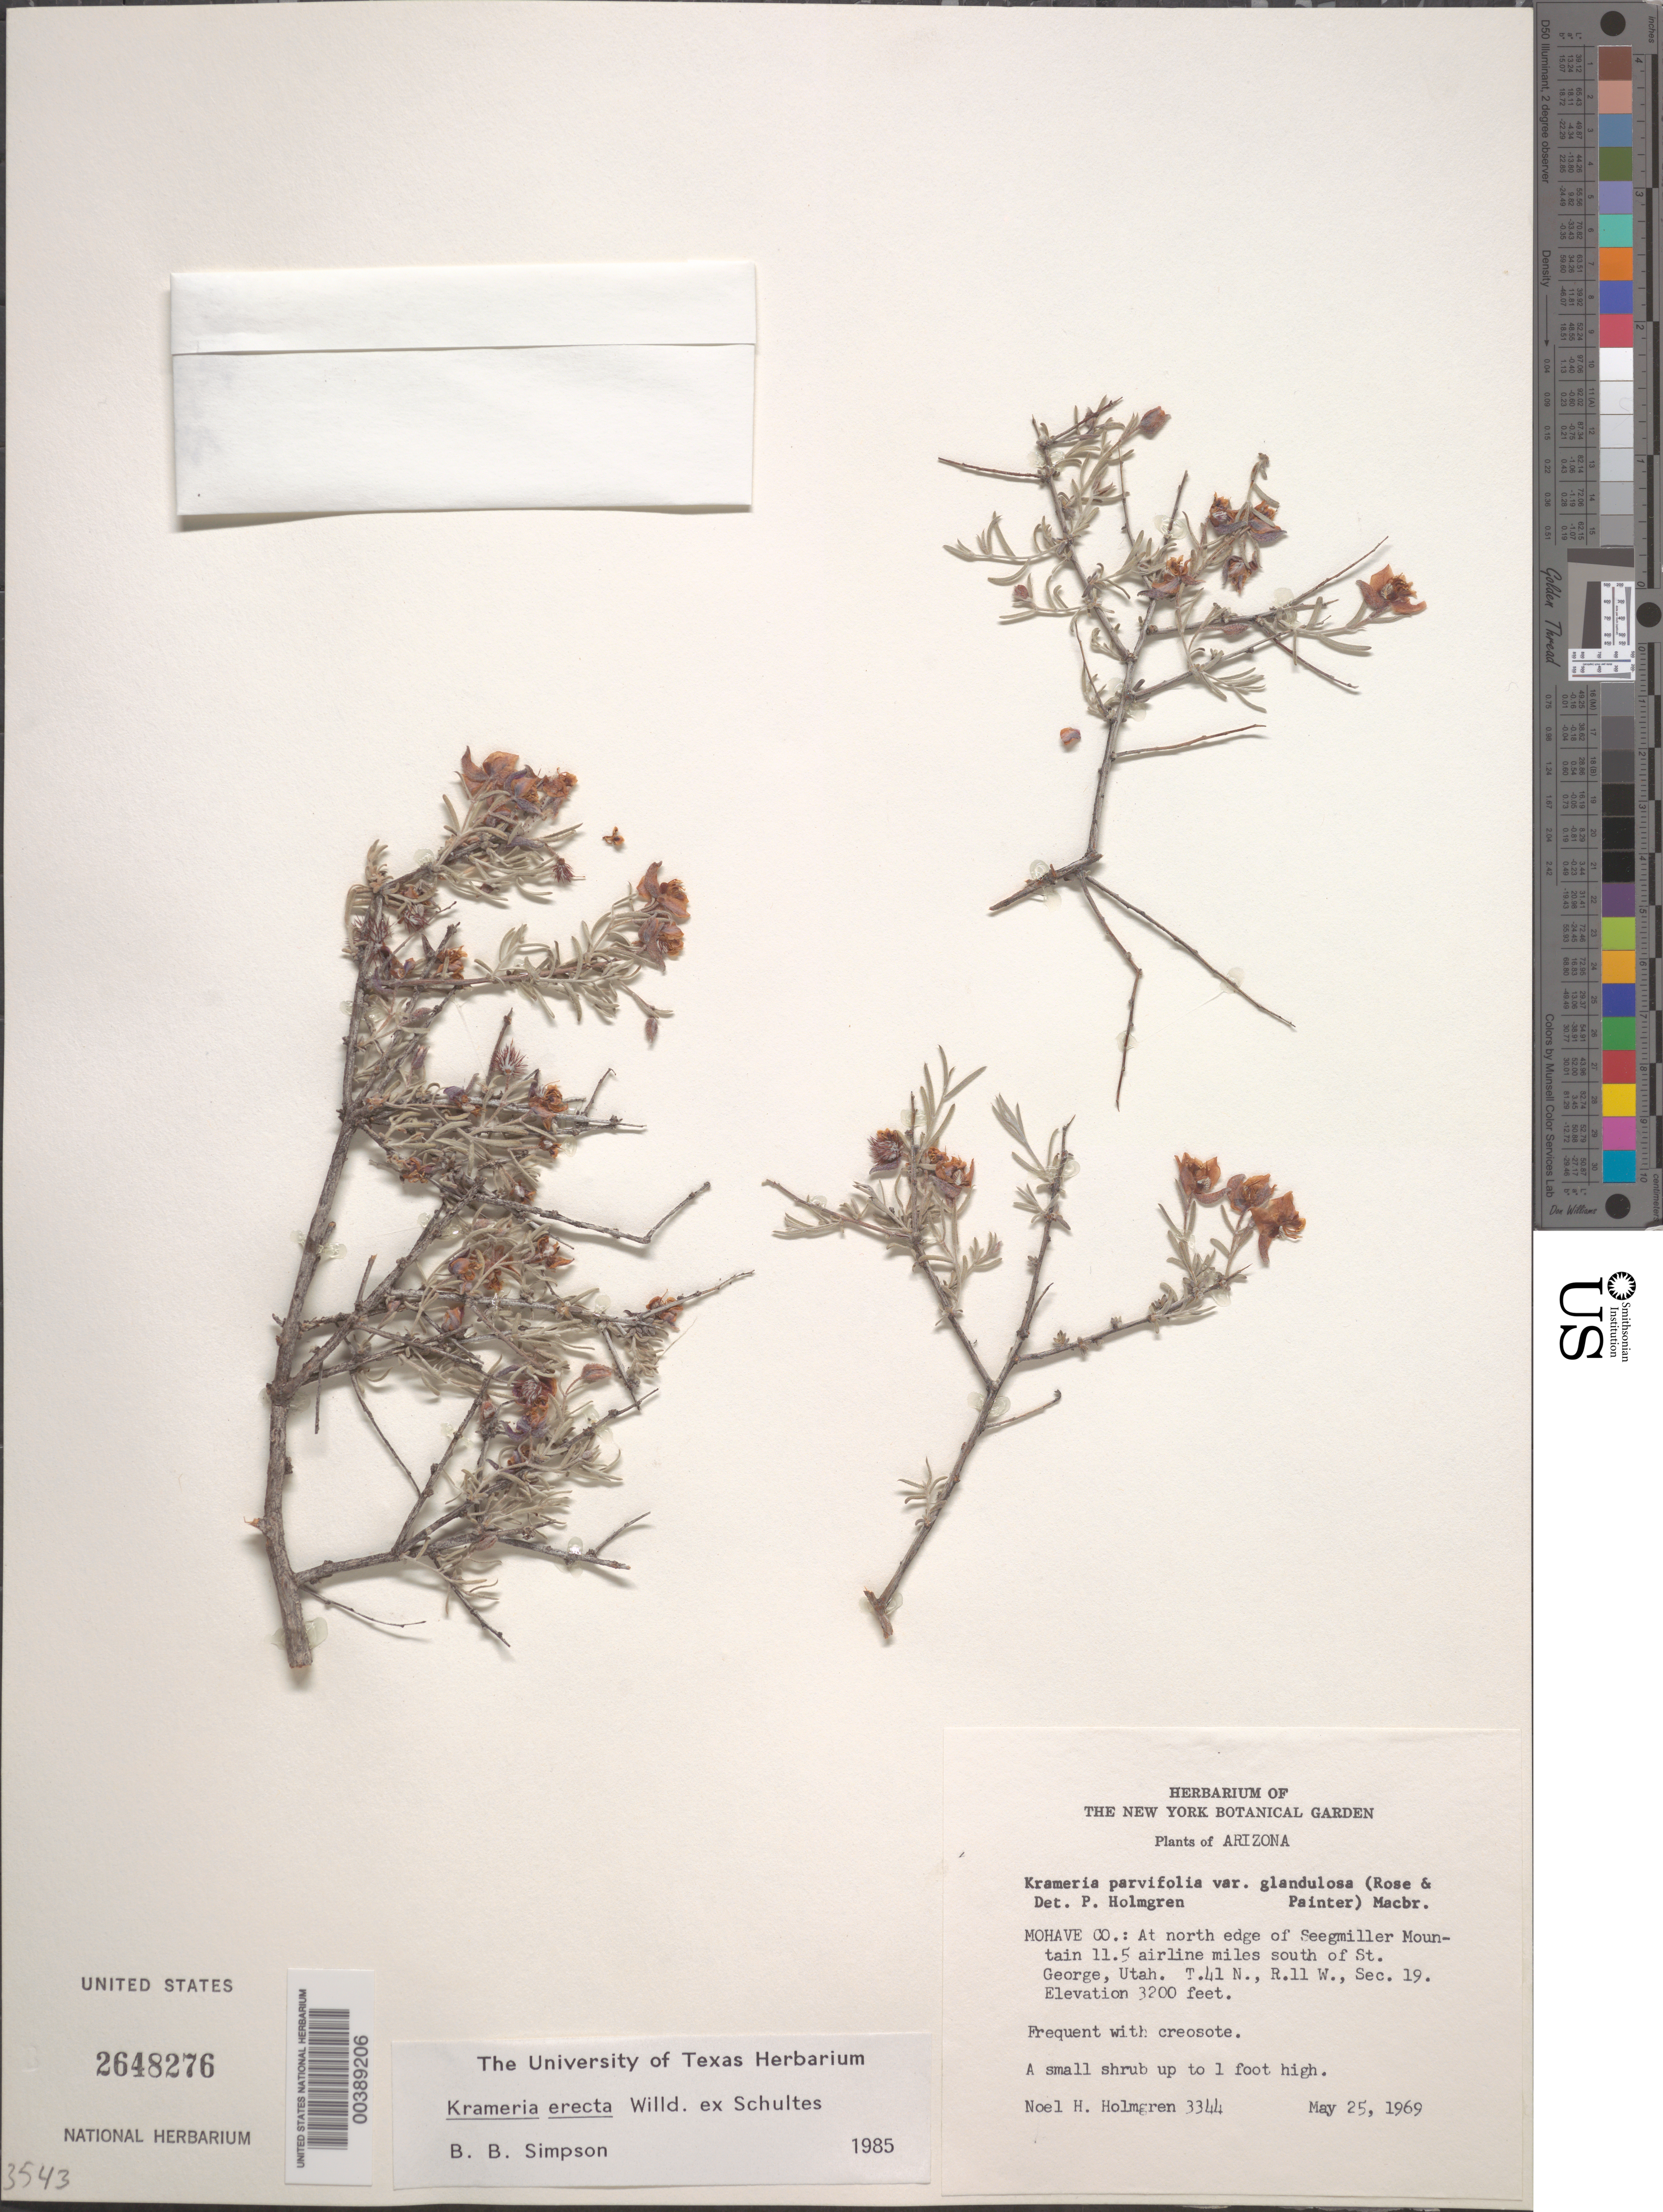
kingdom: Plantae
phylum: Tracheophyta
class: Magnoliopsida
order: Zygophyllales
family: Krameriaceae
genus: Krameria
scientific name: Krameria erecta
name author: Willd. ex Schult.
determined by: Simpson, B. B.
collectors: N. H. Holmgren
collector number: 3344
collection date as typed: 25 May 1969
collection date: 1969-05-25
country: United States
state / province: Arizona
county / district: Mohave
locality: At n edge of seegmiller mountain, 11.5 mi s of st george, utah; t.41n., r.11 w., sec. 19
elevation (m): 975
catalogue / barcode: US 2648276